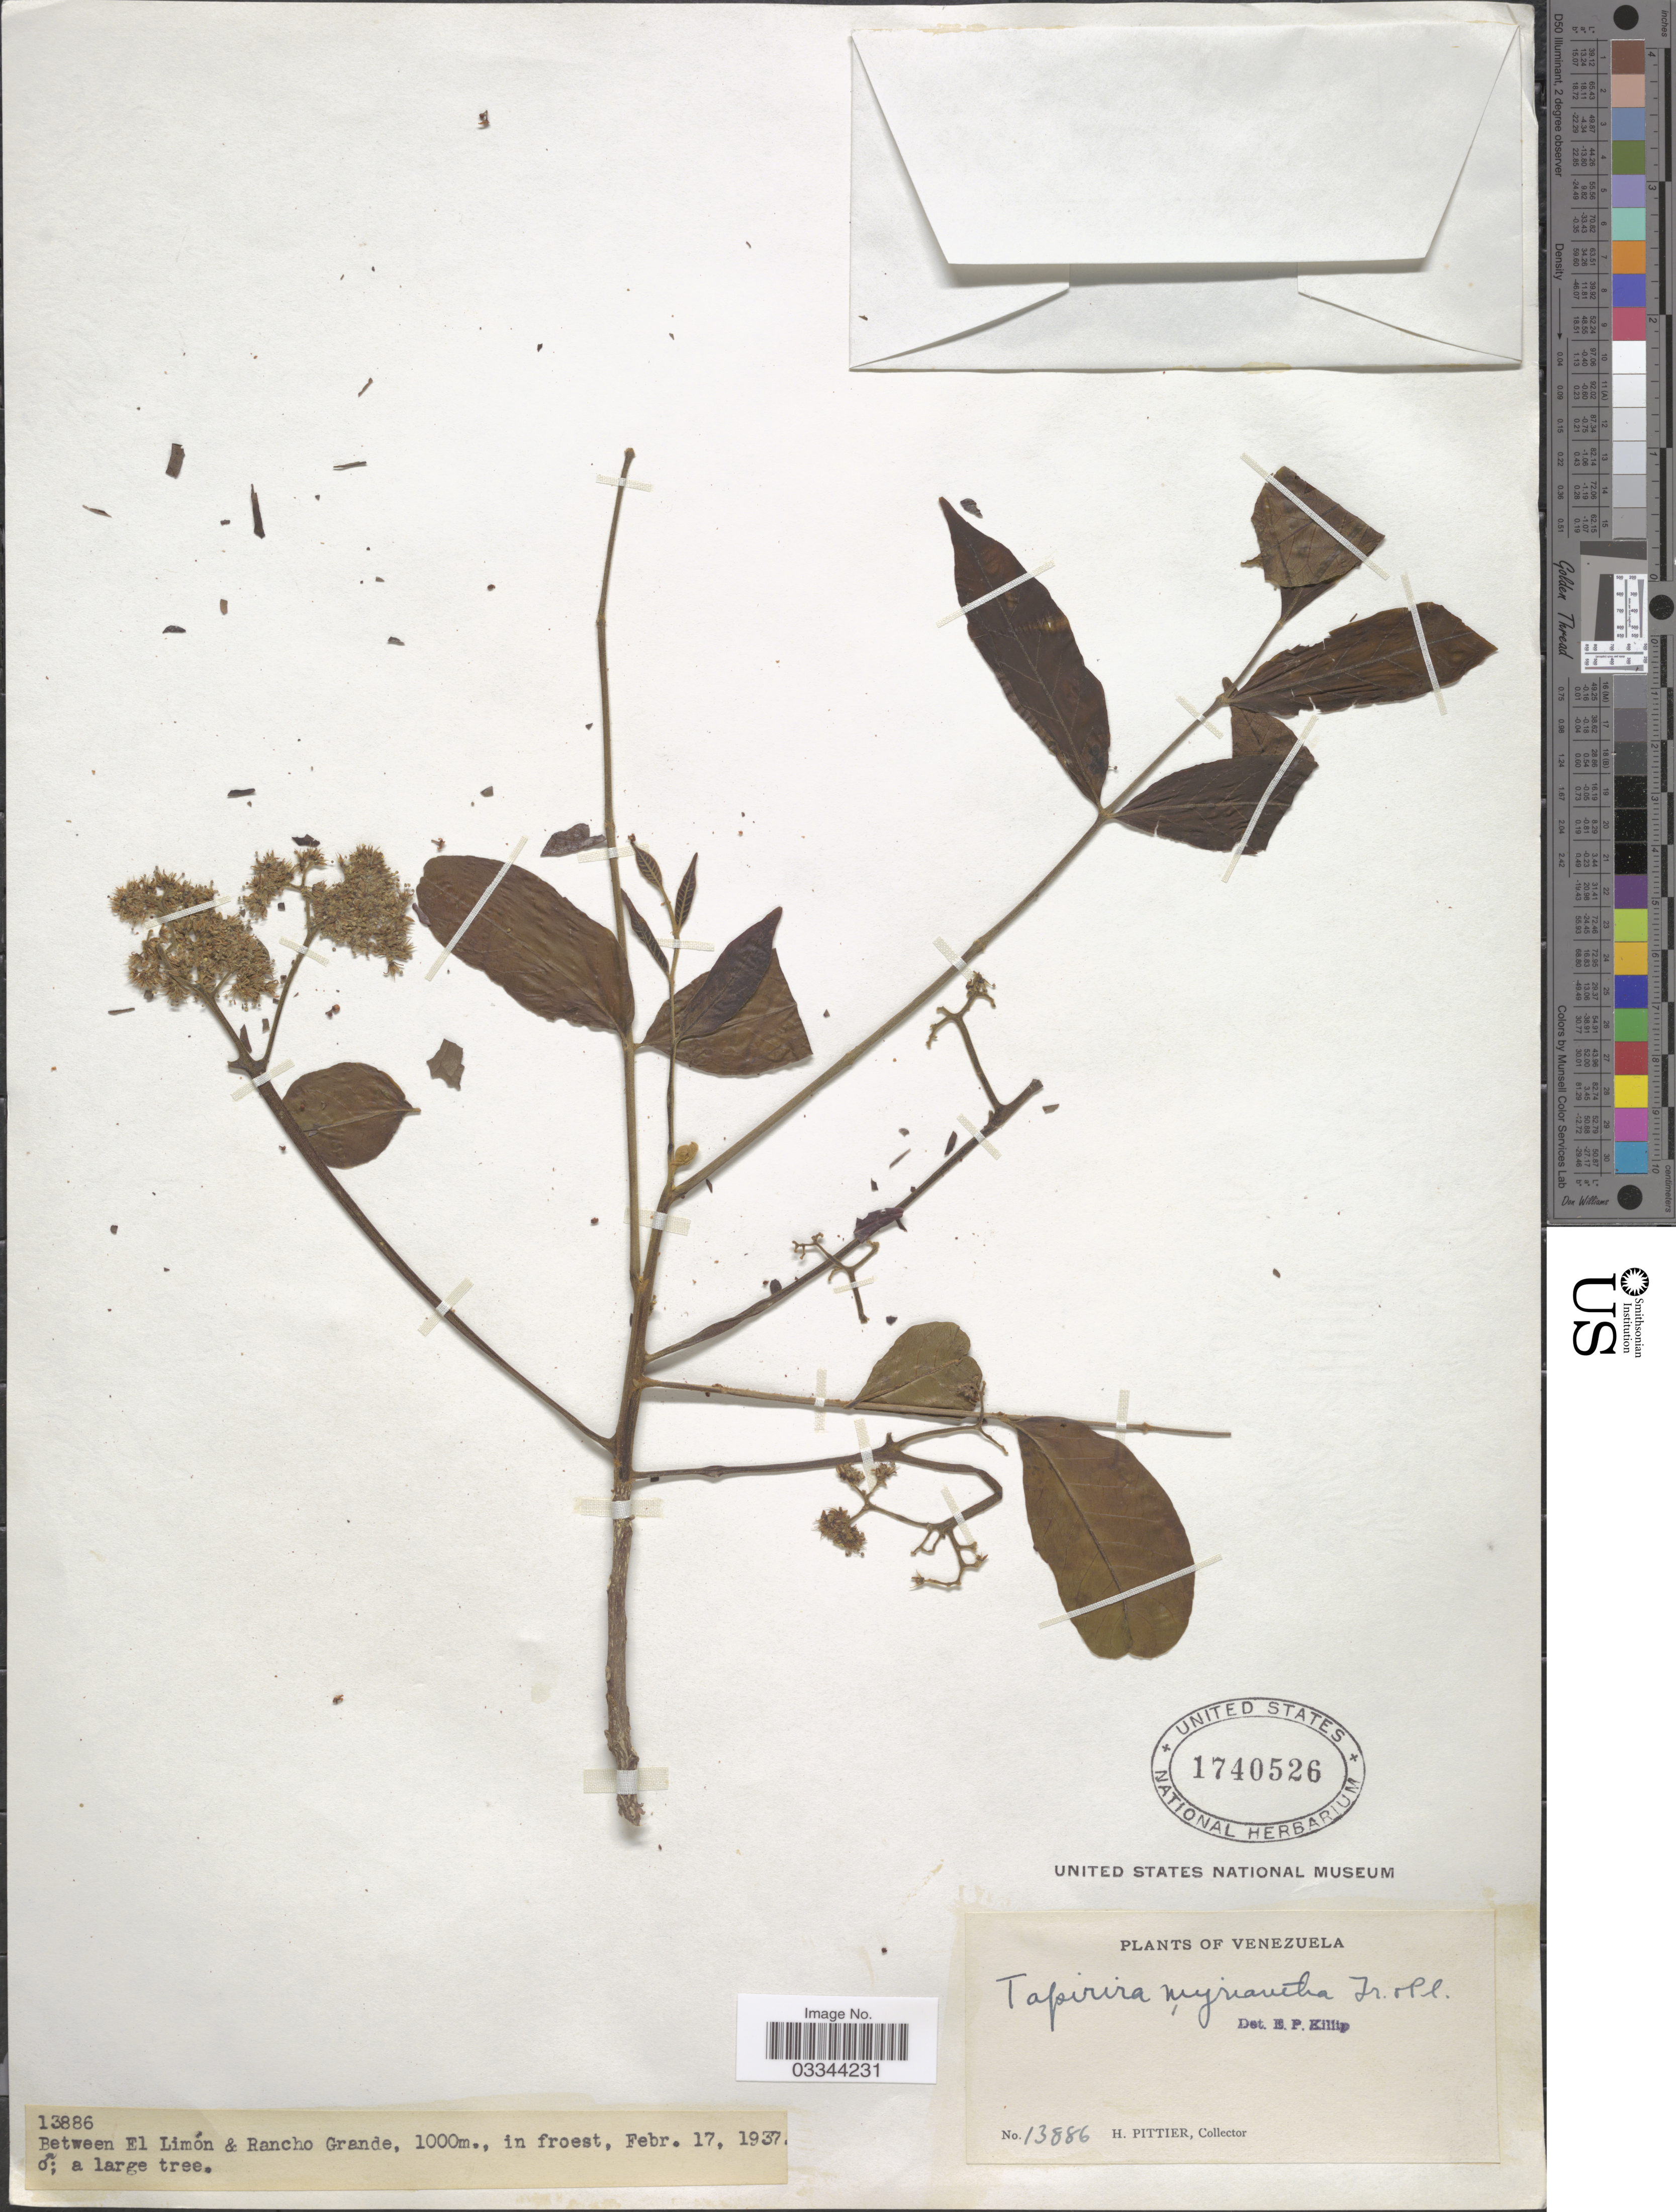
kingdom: Plantae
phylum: Tracheophyta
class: Magnoliopsida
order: Sapindales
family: Simaroubaceae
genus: Picrasma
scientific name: Picrasma excelsa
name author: (Sw.) Planch.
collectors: H. F. Pittier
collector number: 13886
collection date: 1937-02-17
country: Venezuela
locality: Between El Limón & Rancho Grande.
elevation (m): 1000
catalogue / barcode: US 1740526